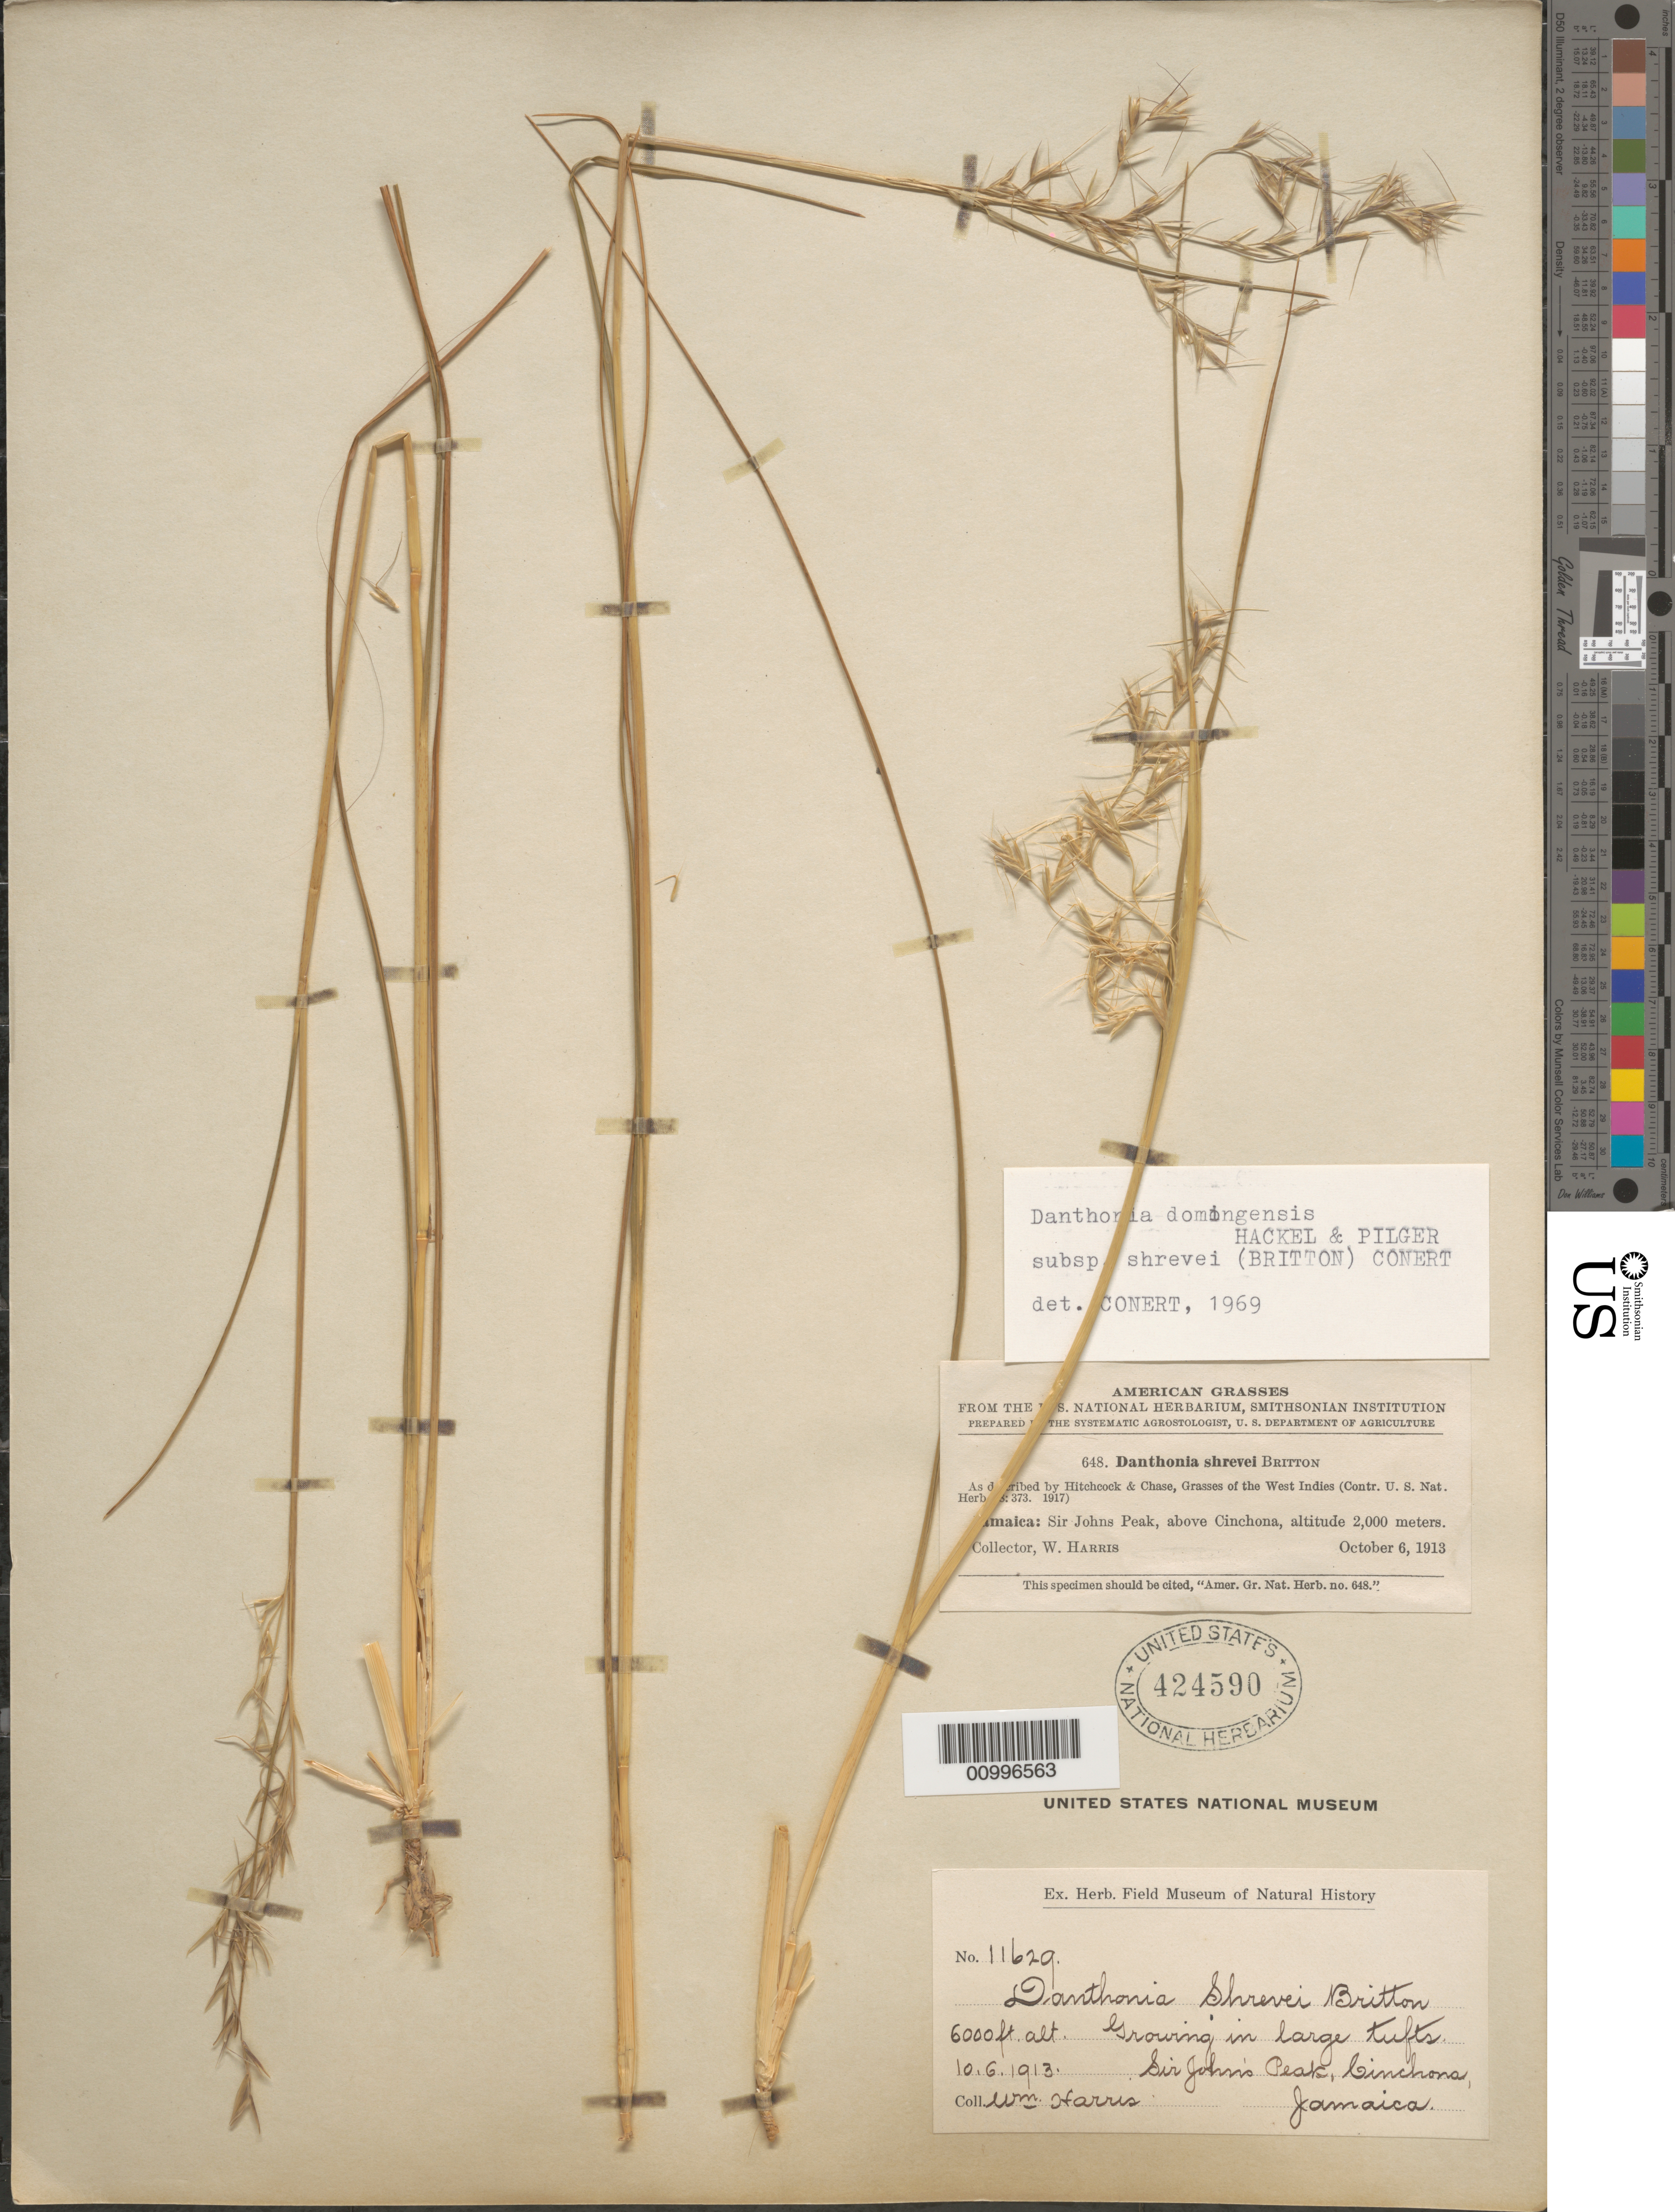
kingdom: Plantae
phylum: Tracheophyta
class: Liliopsida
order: Poales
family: Poaceae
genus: Danthonia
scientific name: Danthonia domingensis subsp. domingensis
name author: Hack. & Pilg.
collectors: W. H. Harris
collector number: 11629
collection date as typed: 06 Oct 1913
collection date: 1913-10-06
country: Jamaica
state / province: Saint Andrew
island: Jamaica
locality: Sir John's Peak, above Cinchona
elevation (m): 1829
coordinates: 0 N, 0 E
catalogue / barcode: US 424590